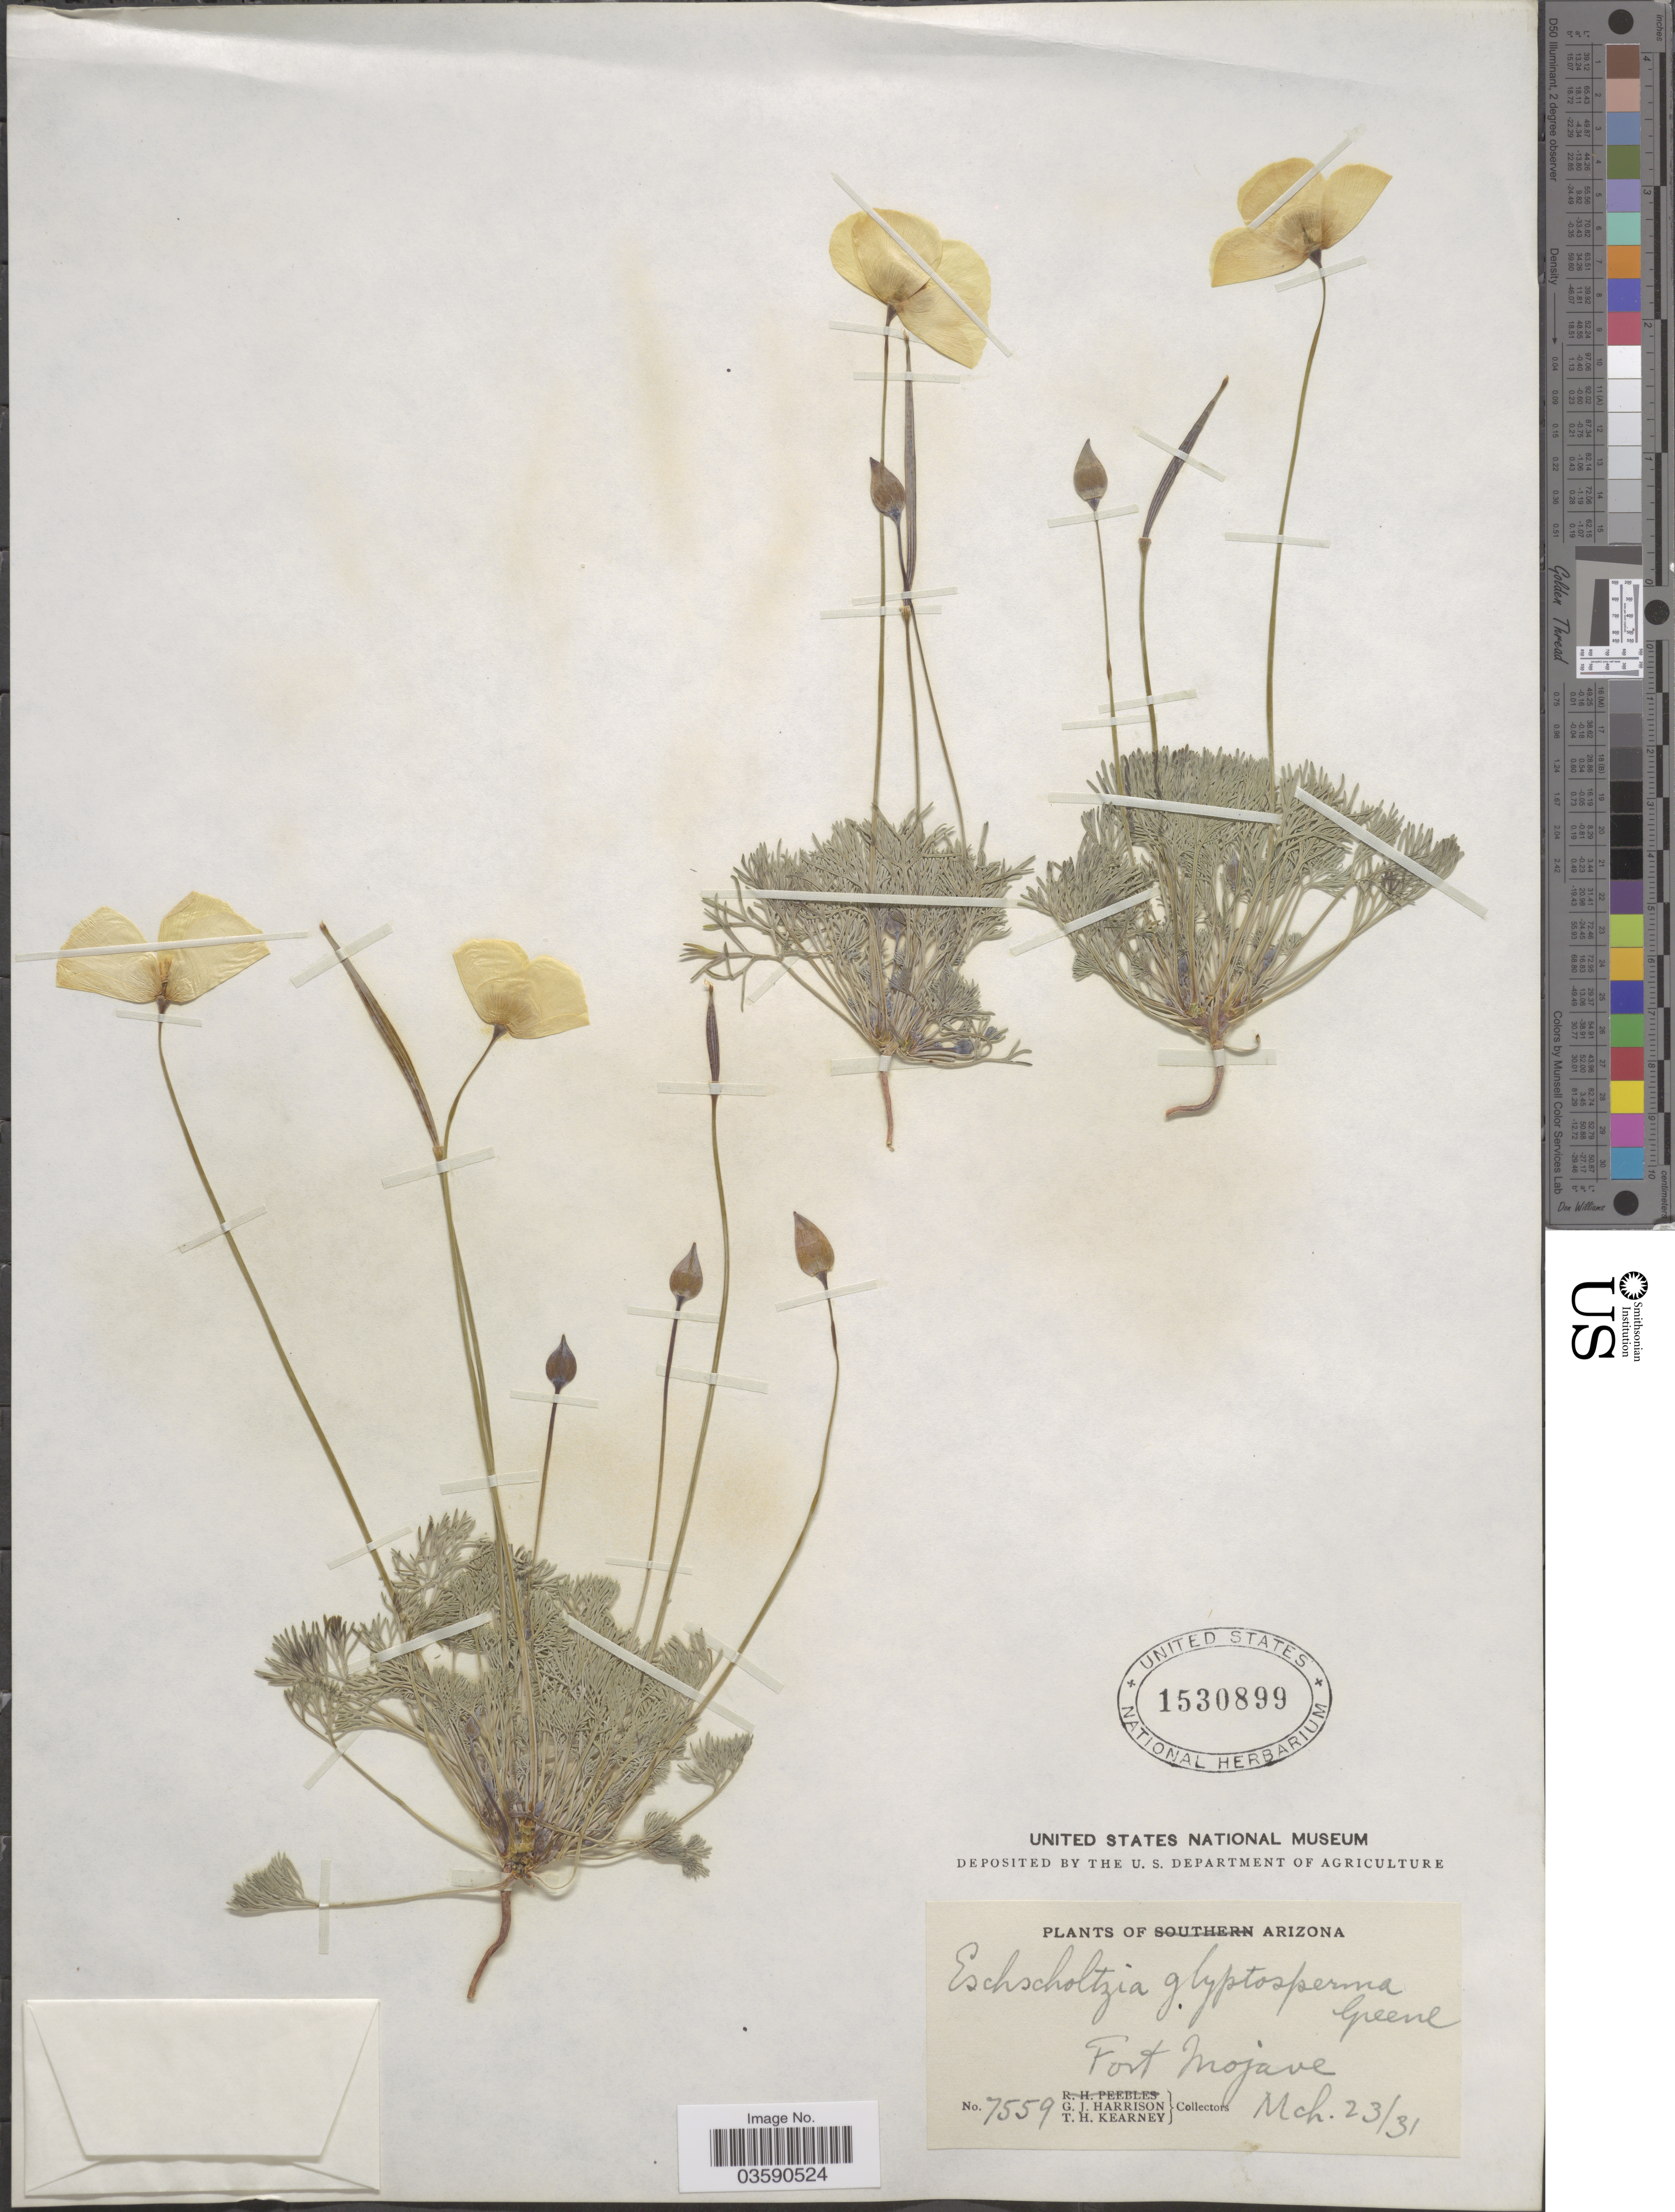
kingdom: Plantae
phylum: Tracheophyta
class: Magnoliopsida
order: Ranunculales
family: Papaveraceae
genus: Eschscholzia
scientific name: Eschscholzia glyptosperma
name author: Greene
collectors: G. J. Harrison & T. H. Kearney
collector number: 7559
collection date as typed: Transcribed d/m/y: 23/3/31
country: United States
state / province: Arizona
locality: Fort Mojave.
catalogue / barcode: US 1530899